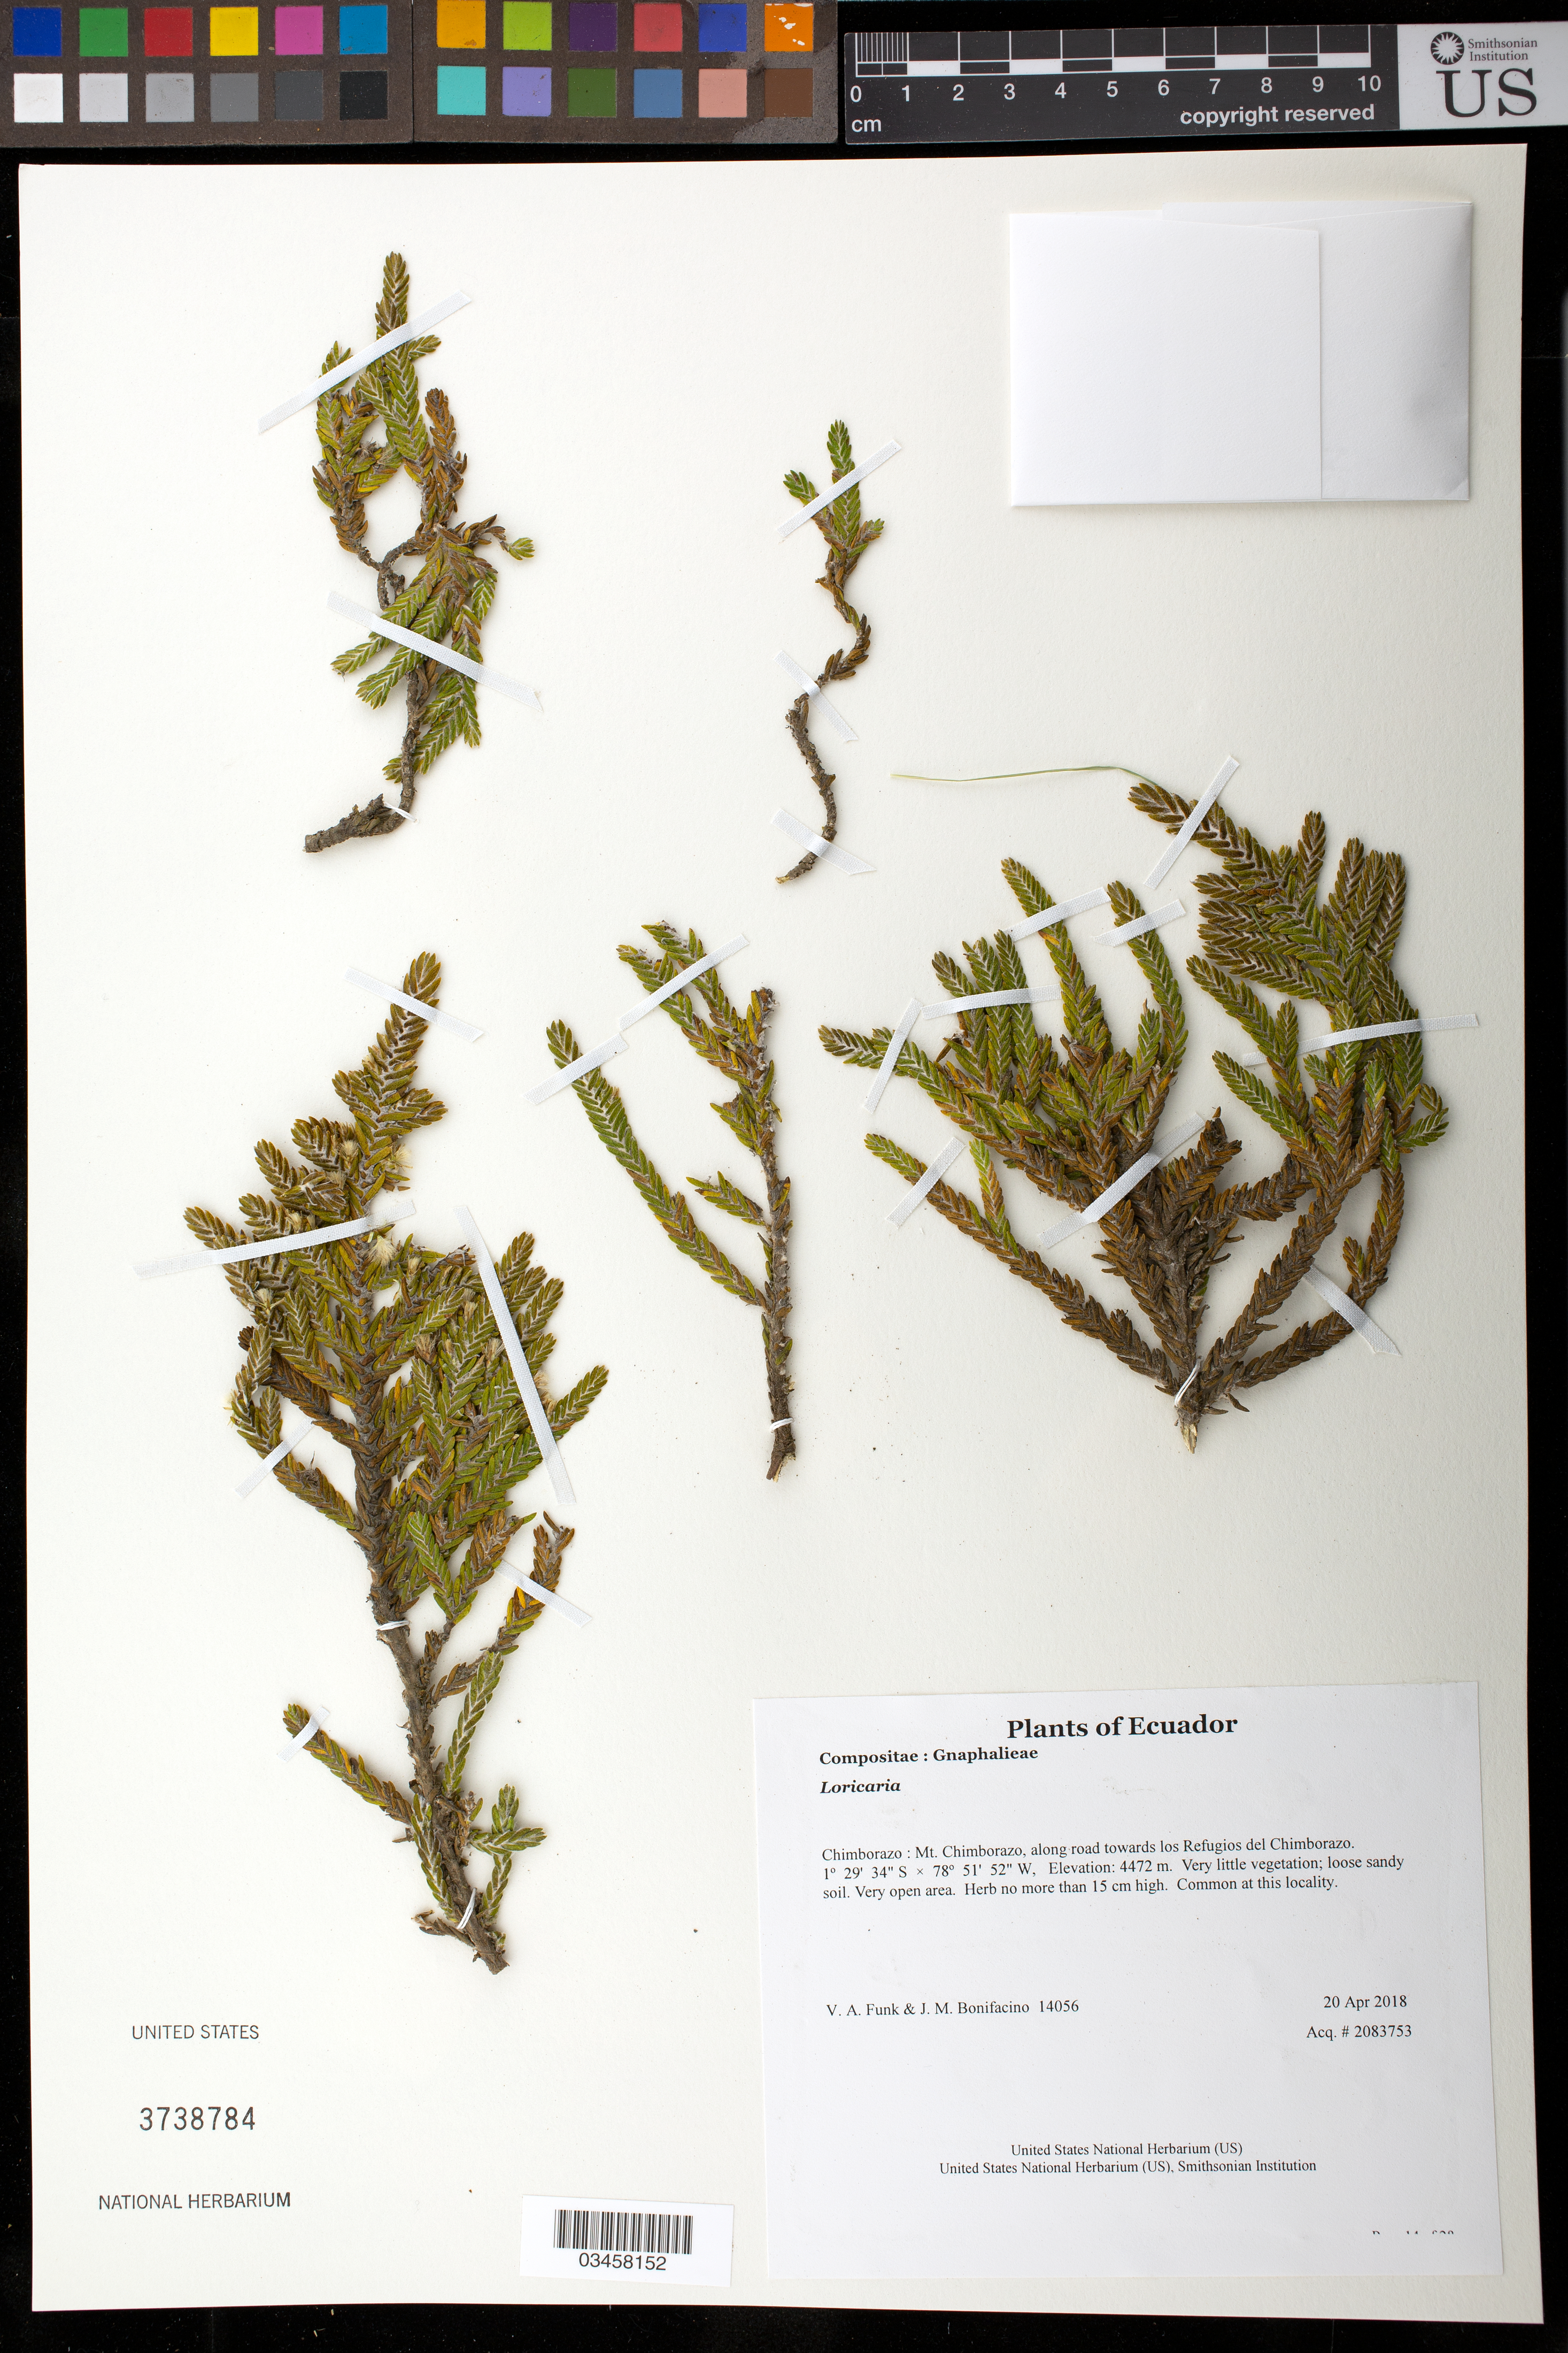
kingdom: Plantae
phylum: Tracheophyta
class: Magnoliopsida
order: Asterales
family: Asteraceae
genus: Loricaria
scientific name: Loricaria sp.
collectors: V. Funk & M. Bonifacino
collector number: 14056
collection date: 2018-04-20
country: Ecuador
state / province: Chimborazo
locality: Mt. Chimborazo, along road towards los Refugios del Chimborazo.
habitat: Very little vegetation; loose sandy soil. Very open area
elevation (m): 4472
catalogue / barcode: US 3738784